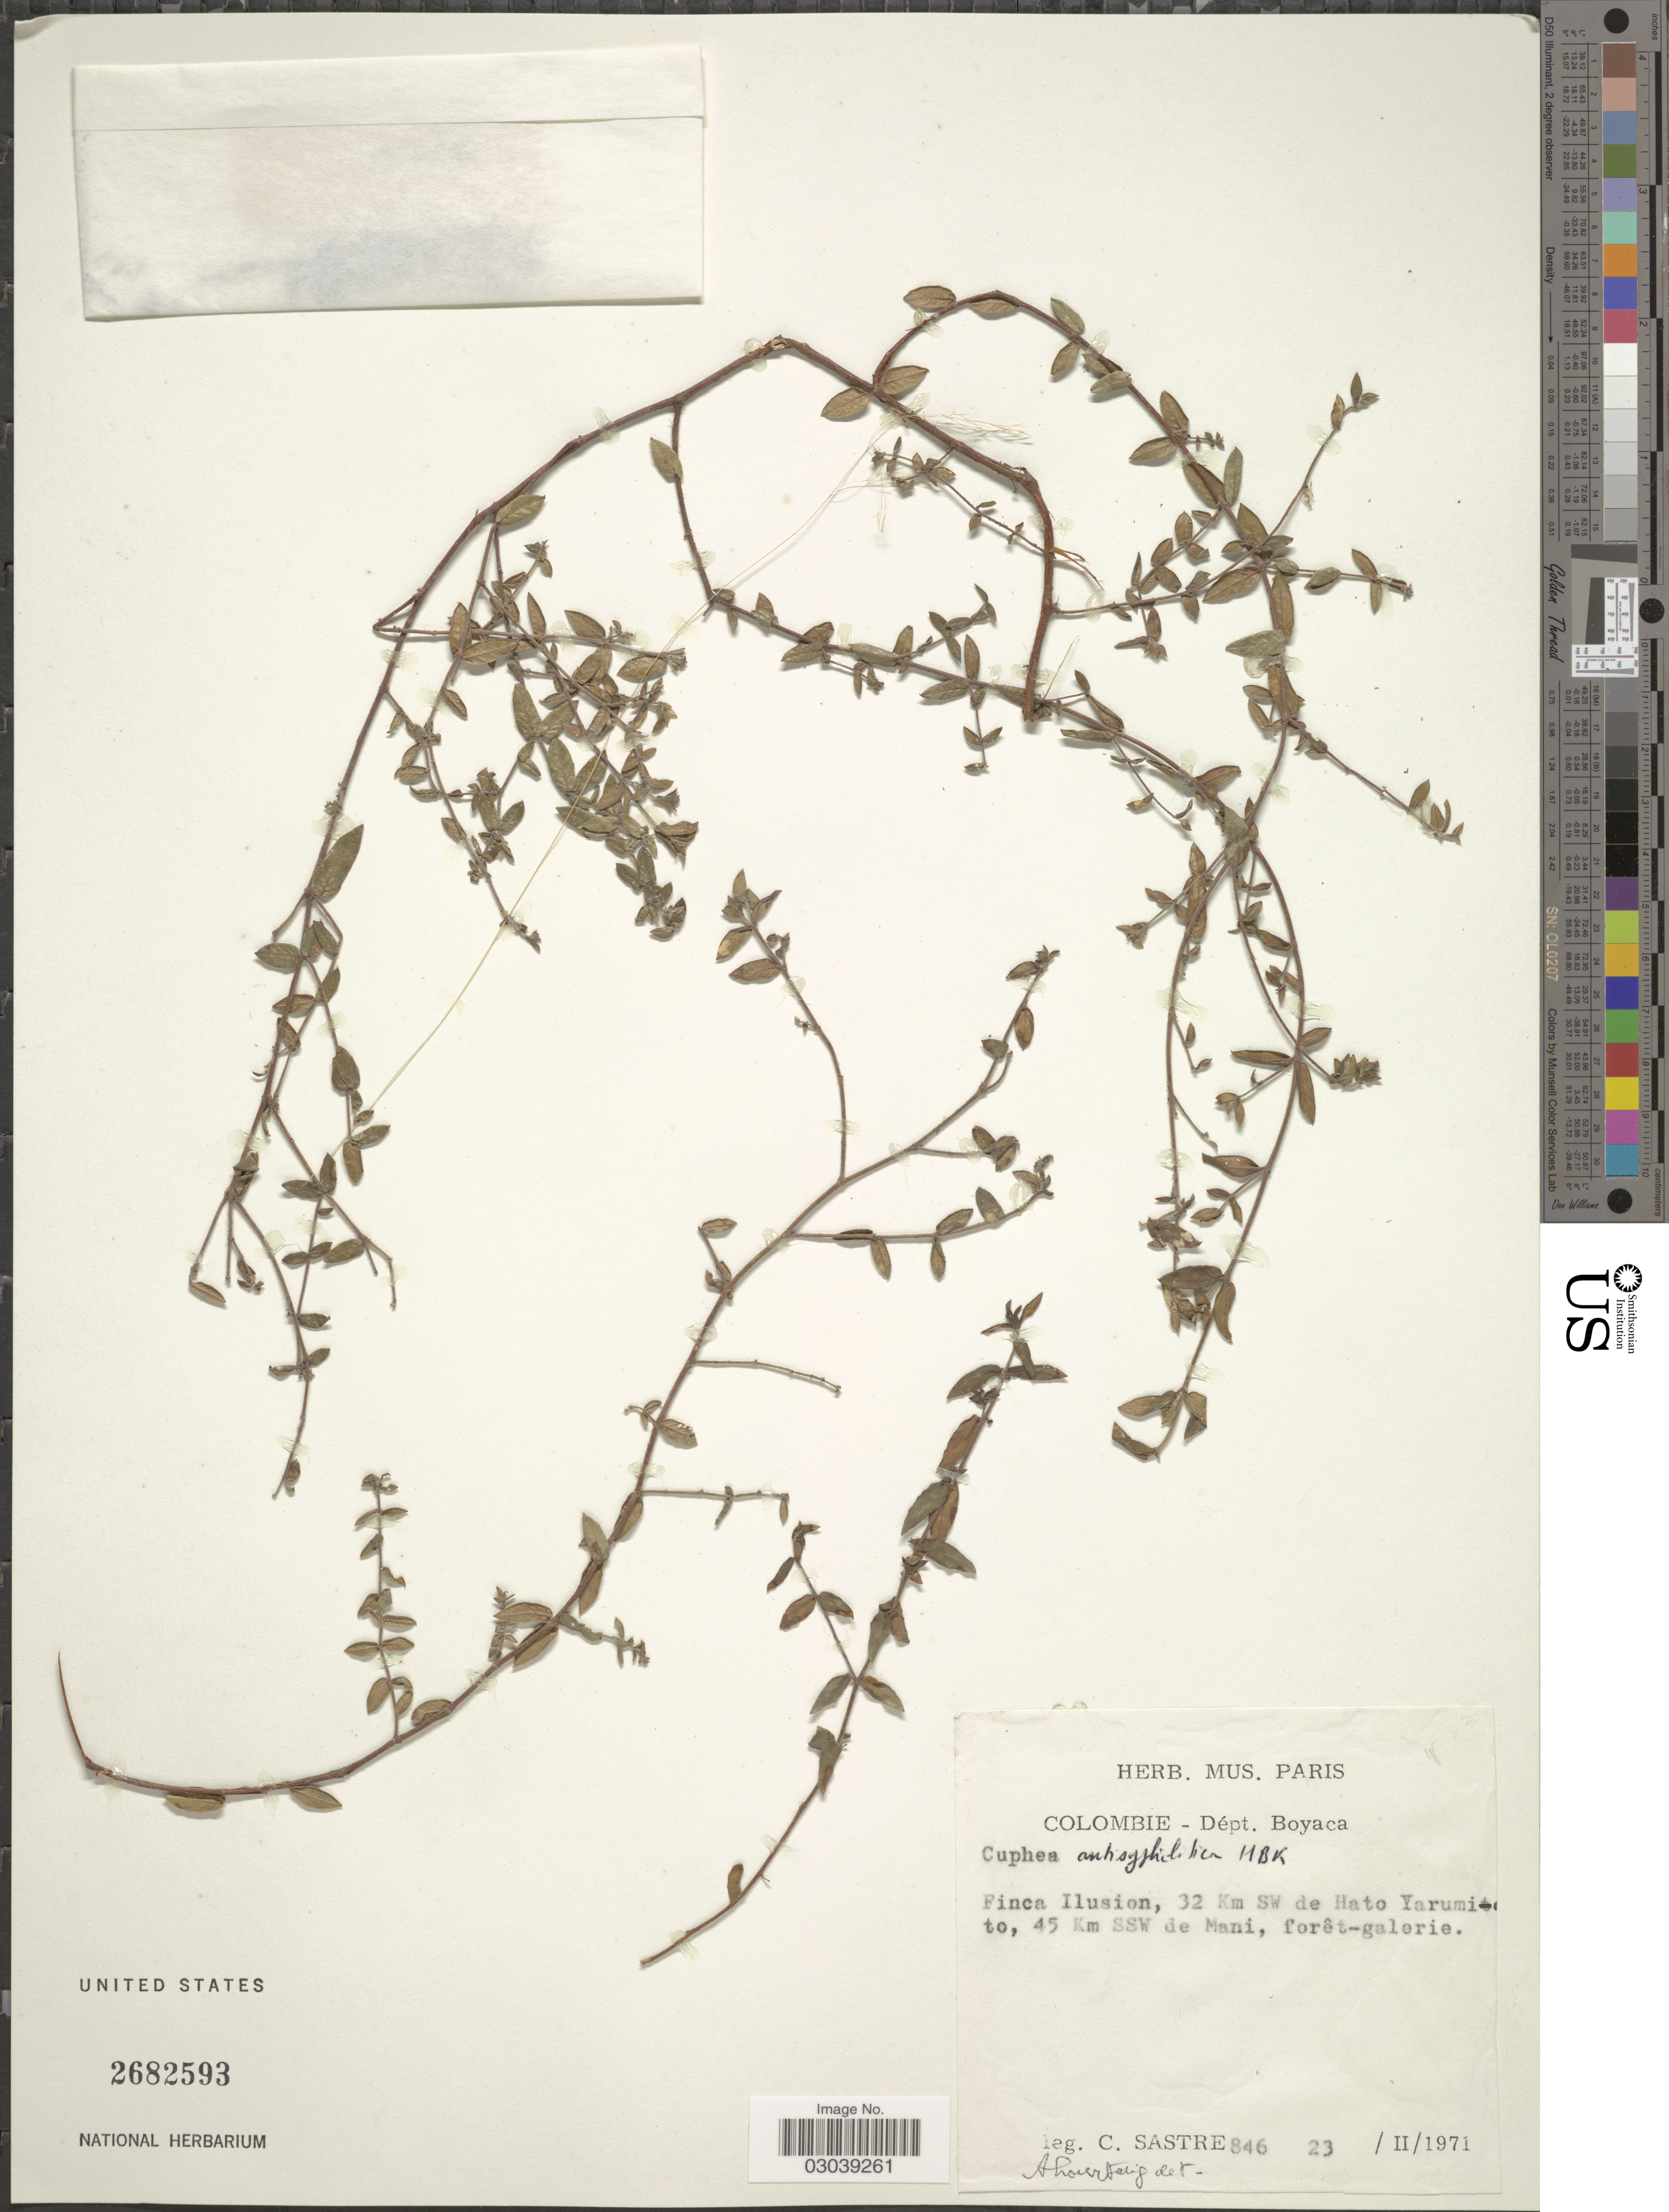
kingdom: Plantae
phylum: Tracheophyta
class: Magnoliopsida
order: Myrtales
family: Lythraceae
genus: Cuphea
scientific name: Cuphea antisyphilitica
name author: Kunth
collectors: C. Sastre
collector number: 846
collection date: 1971-02-23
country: Colombia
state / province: Boyacá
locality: Dépt. Boyaca. Finca Ilusion, 32 Km SW de Hato Yarumi-to, 45 Km SSW de Mani.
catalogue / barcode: US 2682593